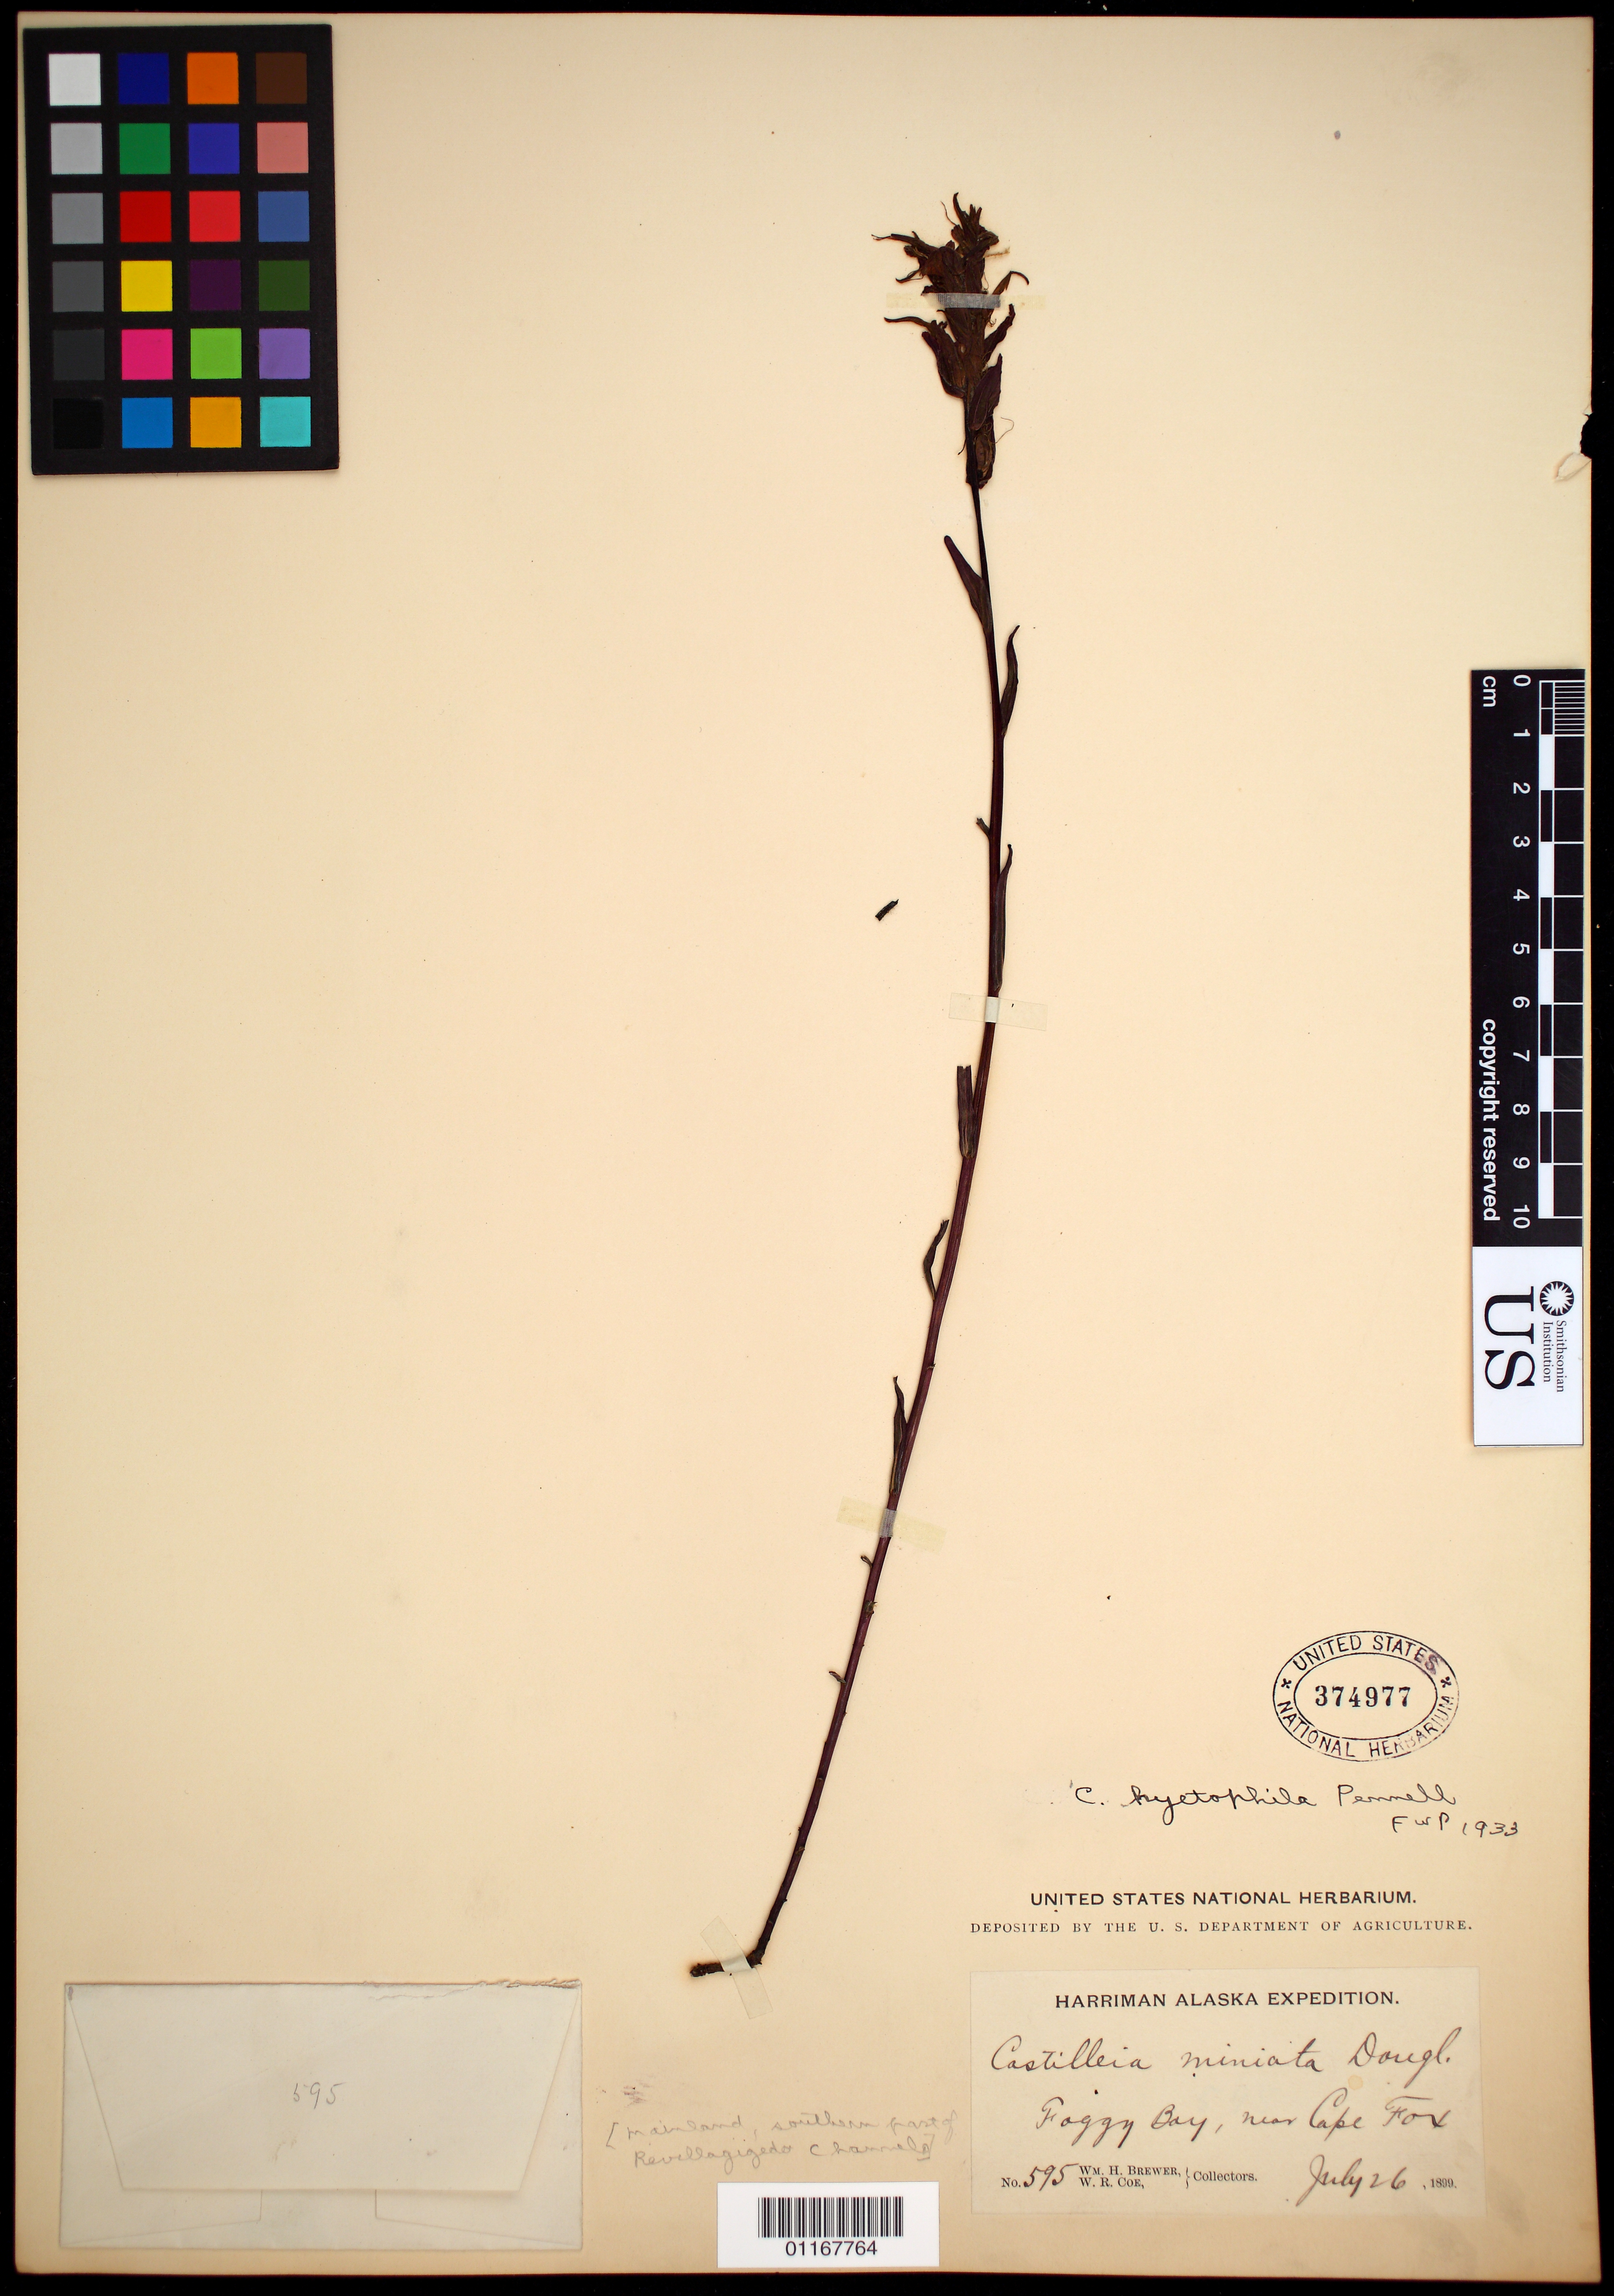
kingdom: Plantae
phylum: Tracheophyta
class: Magnoliopsida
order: Lamiales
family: Orobanchaceae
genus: Castilleja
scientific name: Castilleja hyetophila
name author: Pennell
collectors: W. H. Brewer & W. Coe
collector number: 595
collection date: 1899-07-26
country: United States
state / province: Alaska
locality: Foggy Bay, near cape Fox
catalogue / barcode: US 374977